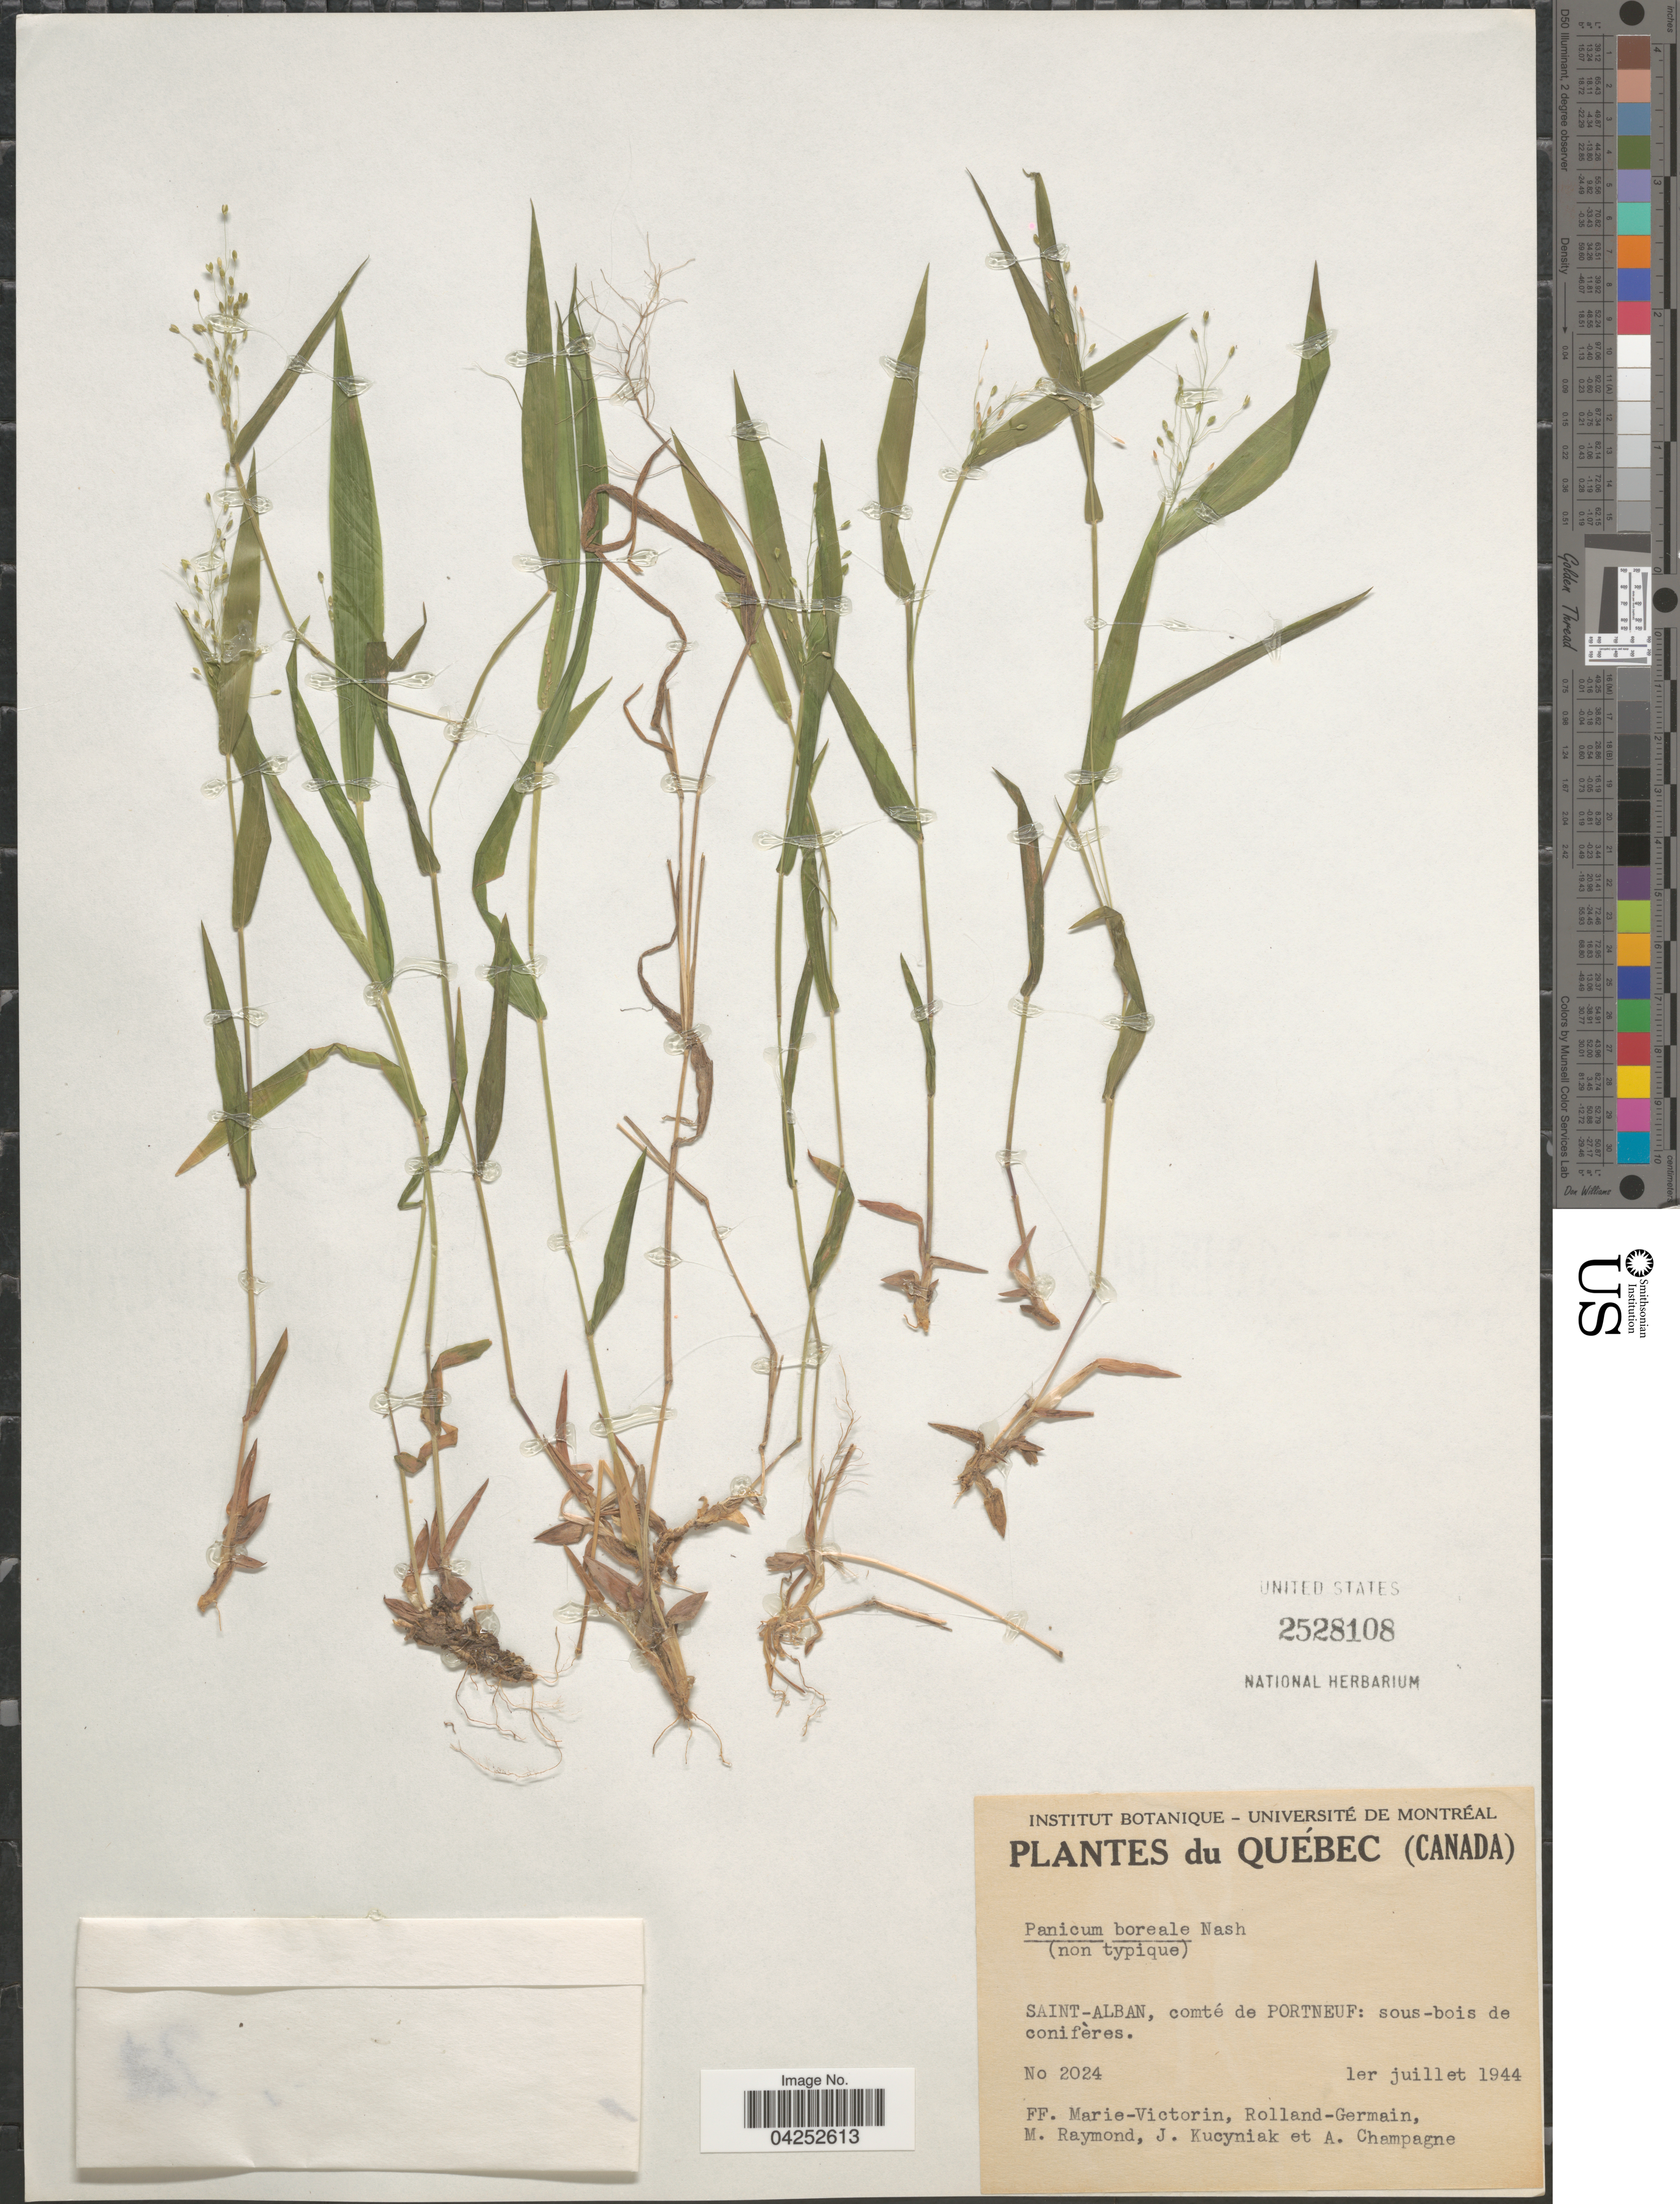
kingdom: Plantae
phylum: Tracheophyta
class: Liliopsida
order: Poales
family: Poaceae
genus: Dichanthelium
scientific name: Dichanthelium boreale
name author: (Nash) Freckmann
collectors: F. Marie-Victorin, Rolland-Germain, M. Raymond, J. Kucyniak & A. Champagne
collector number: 2024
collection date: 1944-07-01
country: Canada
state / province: Quebec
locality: Saint-Alban, comté de Portneuf.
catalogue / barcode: US 2528108